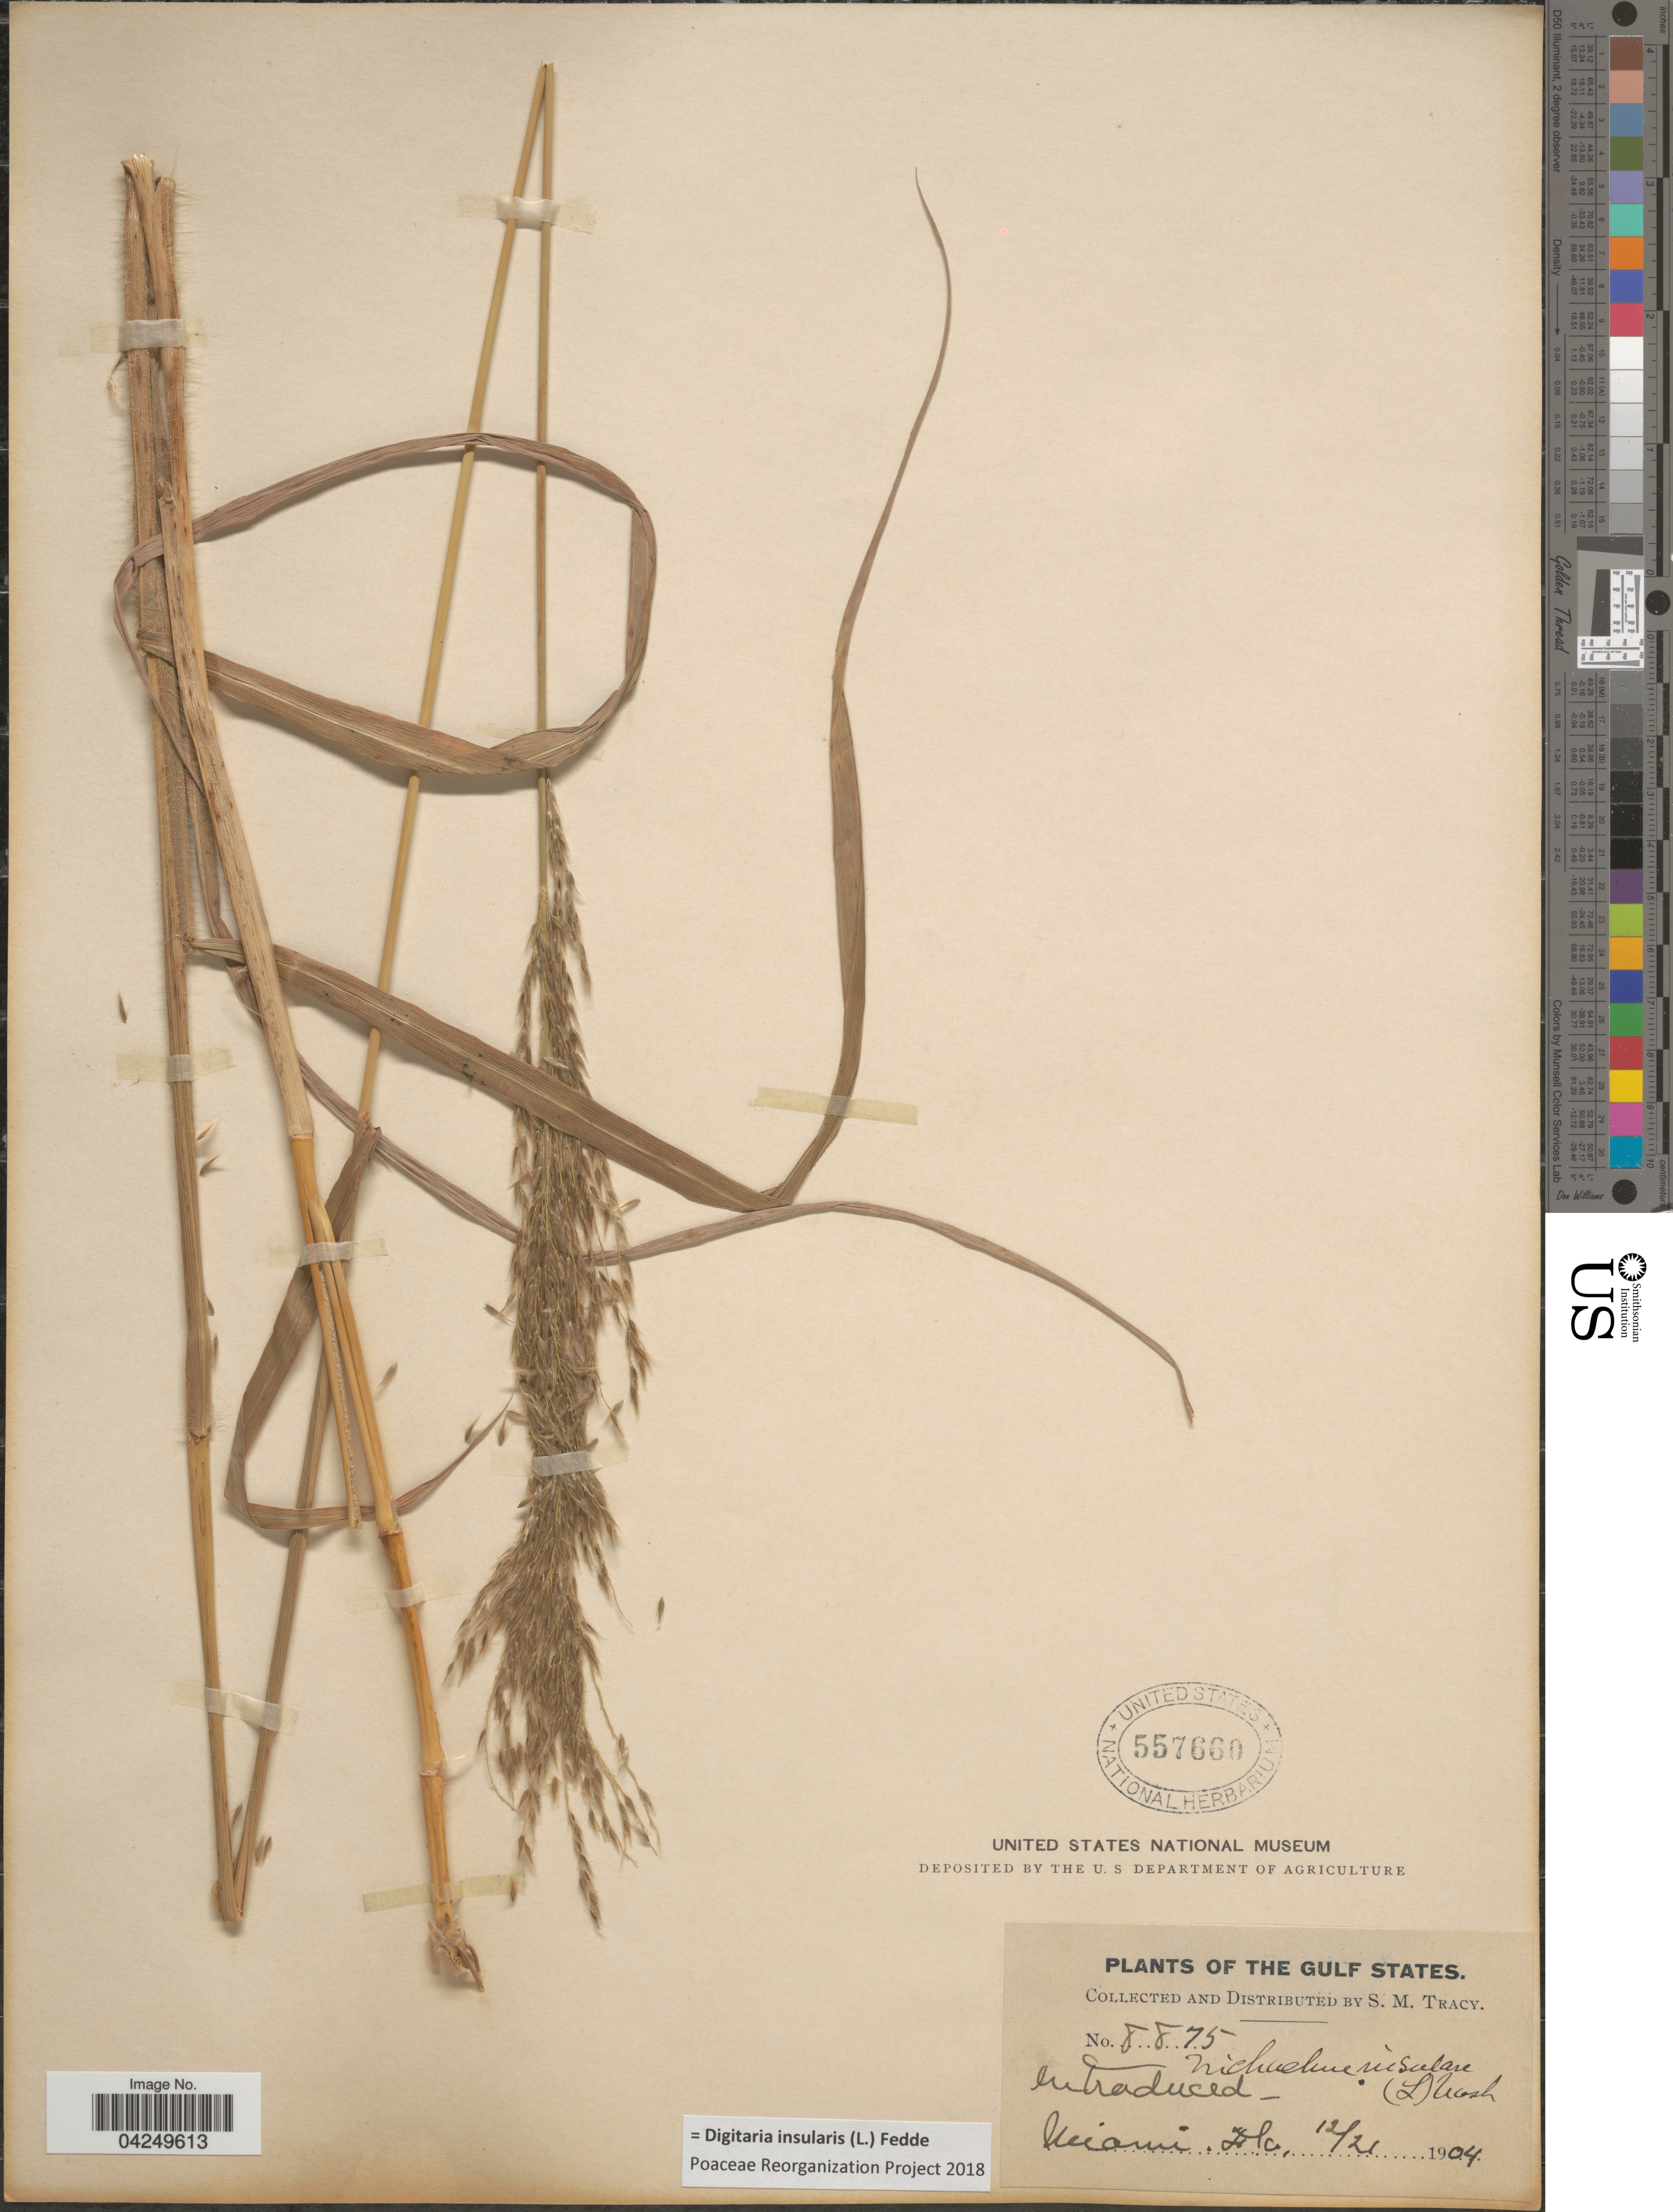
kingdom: Plantae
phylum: Tracheophyta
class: Liliopsida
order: Poales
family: Poaceae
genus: Digitaria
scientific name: Digitaria insularis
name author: (L.) Fedde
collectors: S. M. Tracy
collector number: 8875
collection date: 1904-12-21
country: United States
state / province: Florida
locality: The Gulf States. Miami.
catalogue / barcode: US 557660